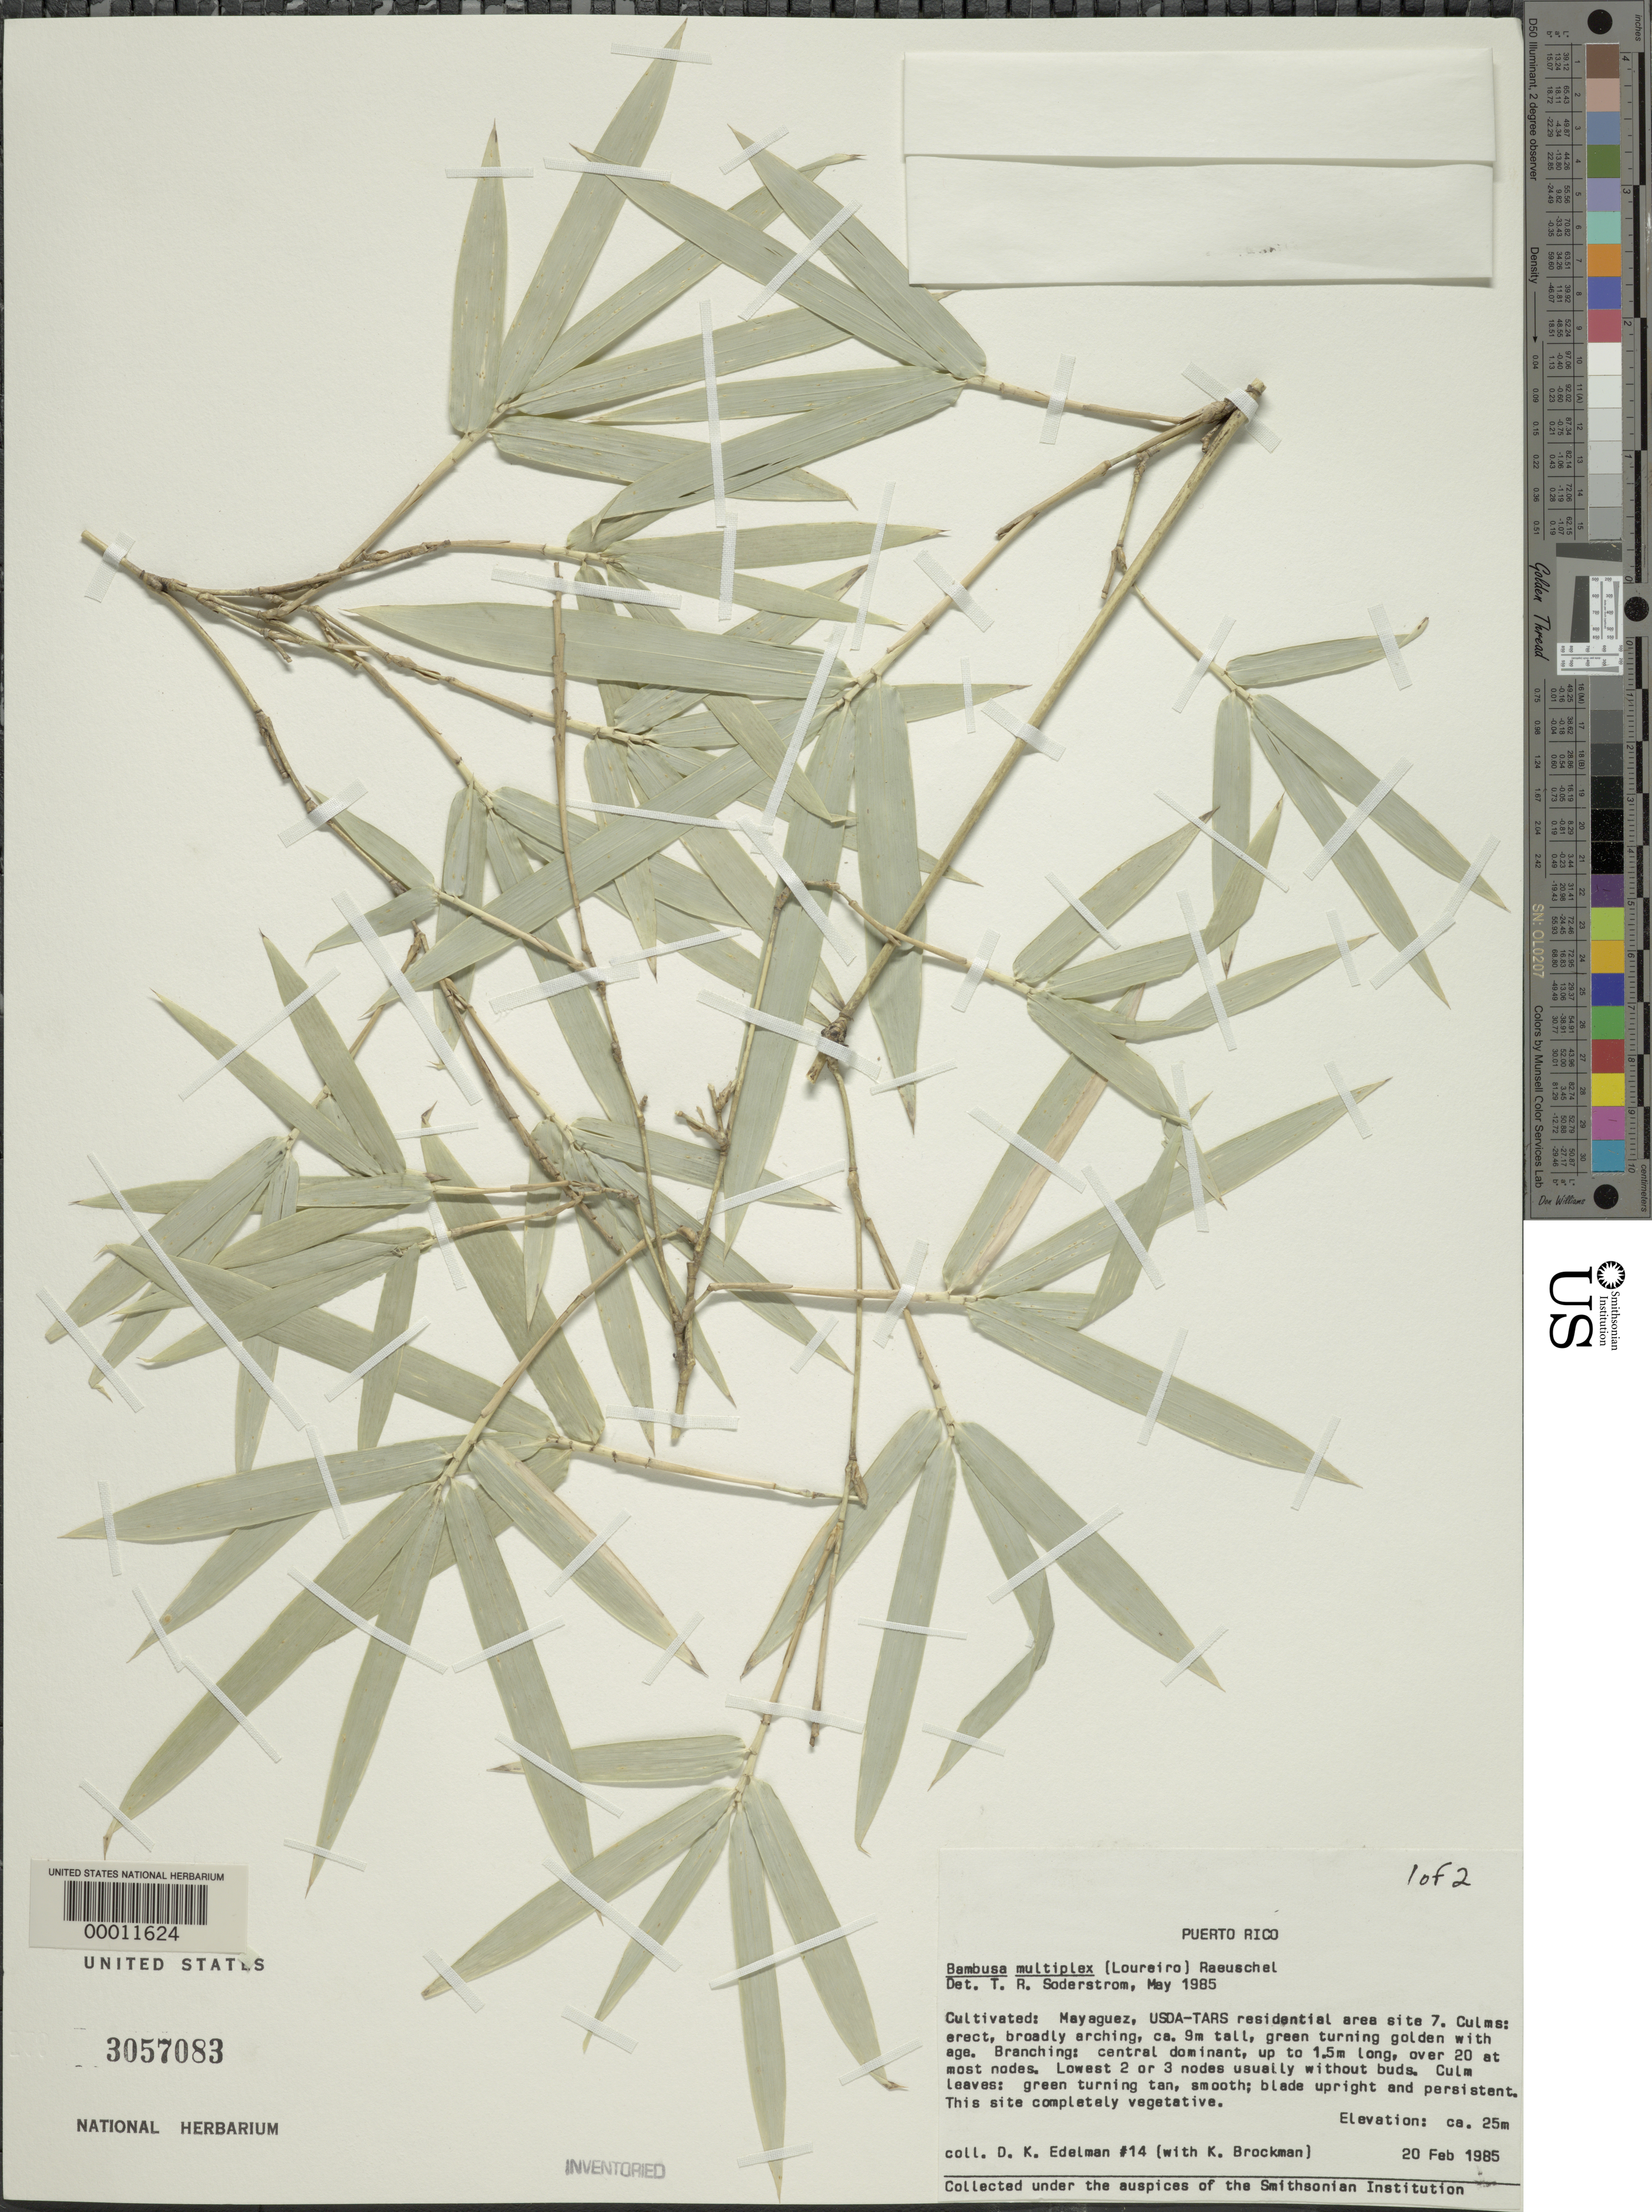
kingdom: Plantae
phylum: Tracheophyta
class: Liliopsida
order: Poales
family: Poaceae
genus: Bambusa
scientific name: Bambusa multiplex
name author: (Lour.) Raeusch. ex Schult. & Schult. f.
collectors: D. Edelman & K. Brockman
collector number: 14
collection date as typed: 20 Feb 1985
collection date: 1985-02-20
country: Puerto Rico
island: Greater Antilles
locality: Mayaguez, usda-tars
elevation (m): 25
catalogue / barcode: US 3057083